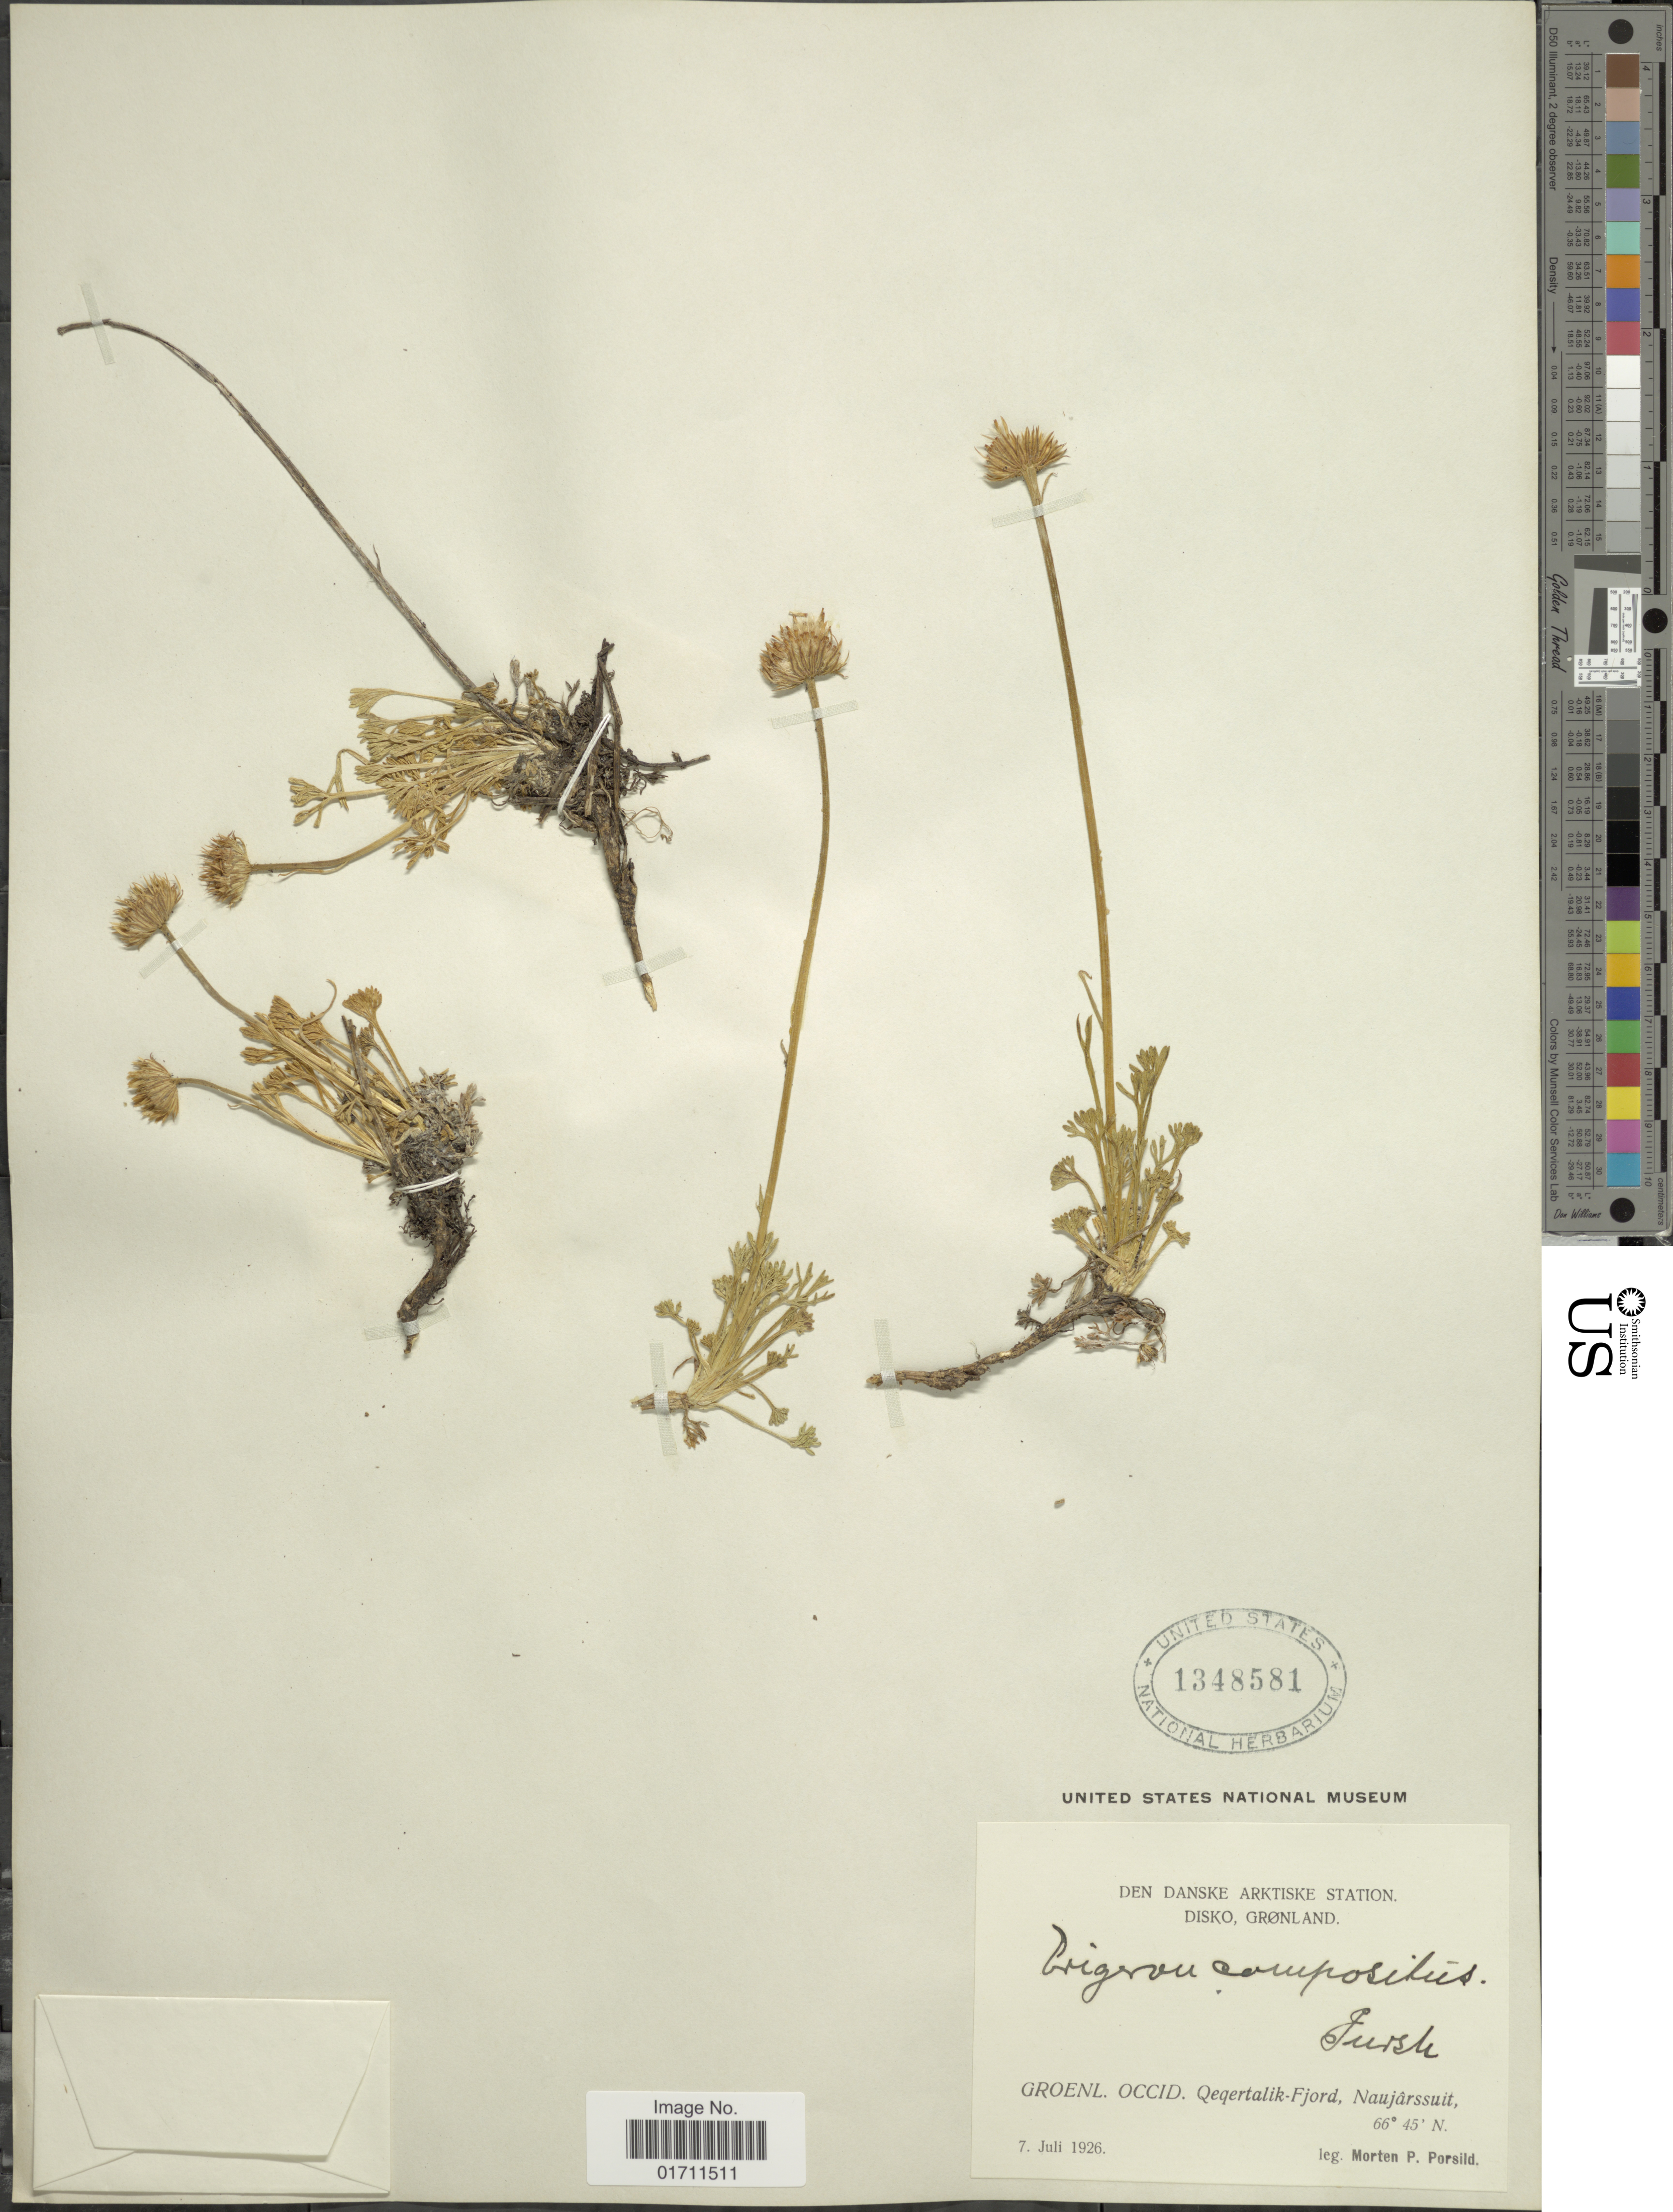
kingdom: Plantae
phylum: Tracheophyta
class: Magnoliopsida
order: Asterales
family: Asteraceae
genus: Erigeron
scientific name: Erigeron compositus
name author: Pursh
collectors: M. P. Porsild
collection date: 1926-07-07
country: Greenland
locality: Den Danske Arktiske Station, Disko, Groenl. Occid. Qeqertalik-Fjord, Naujârssuit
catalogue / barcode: US 1348581